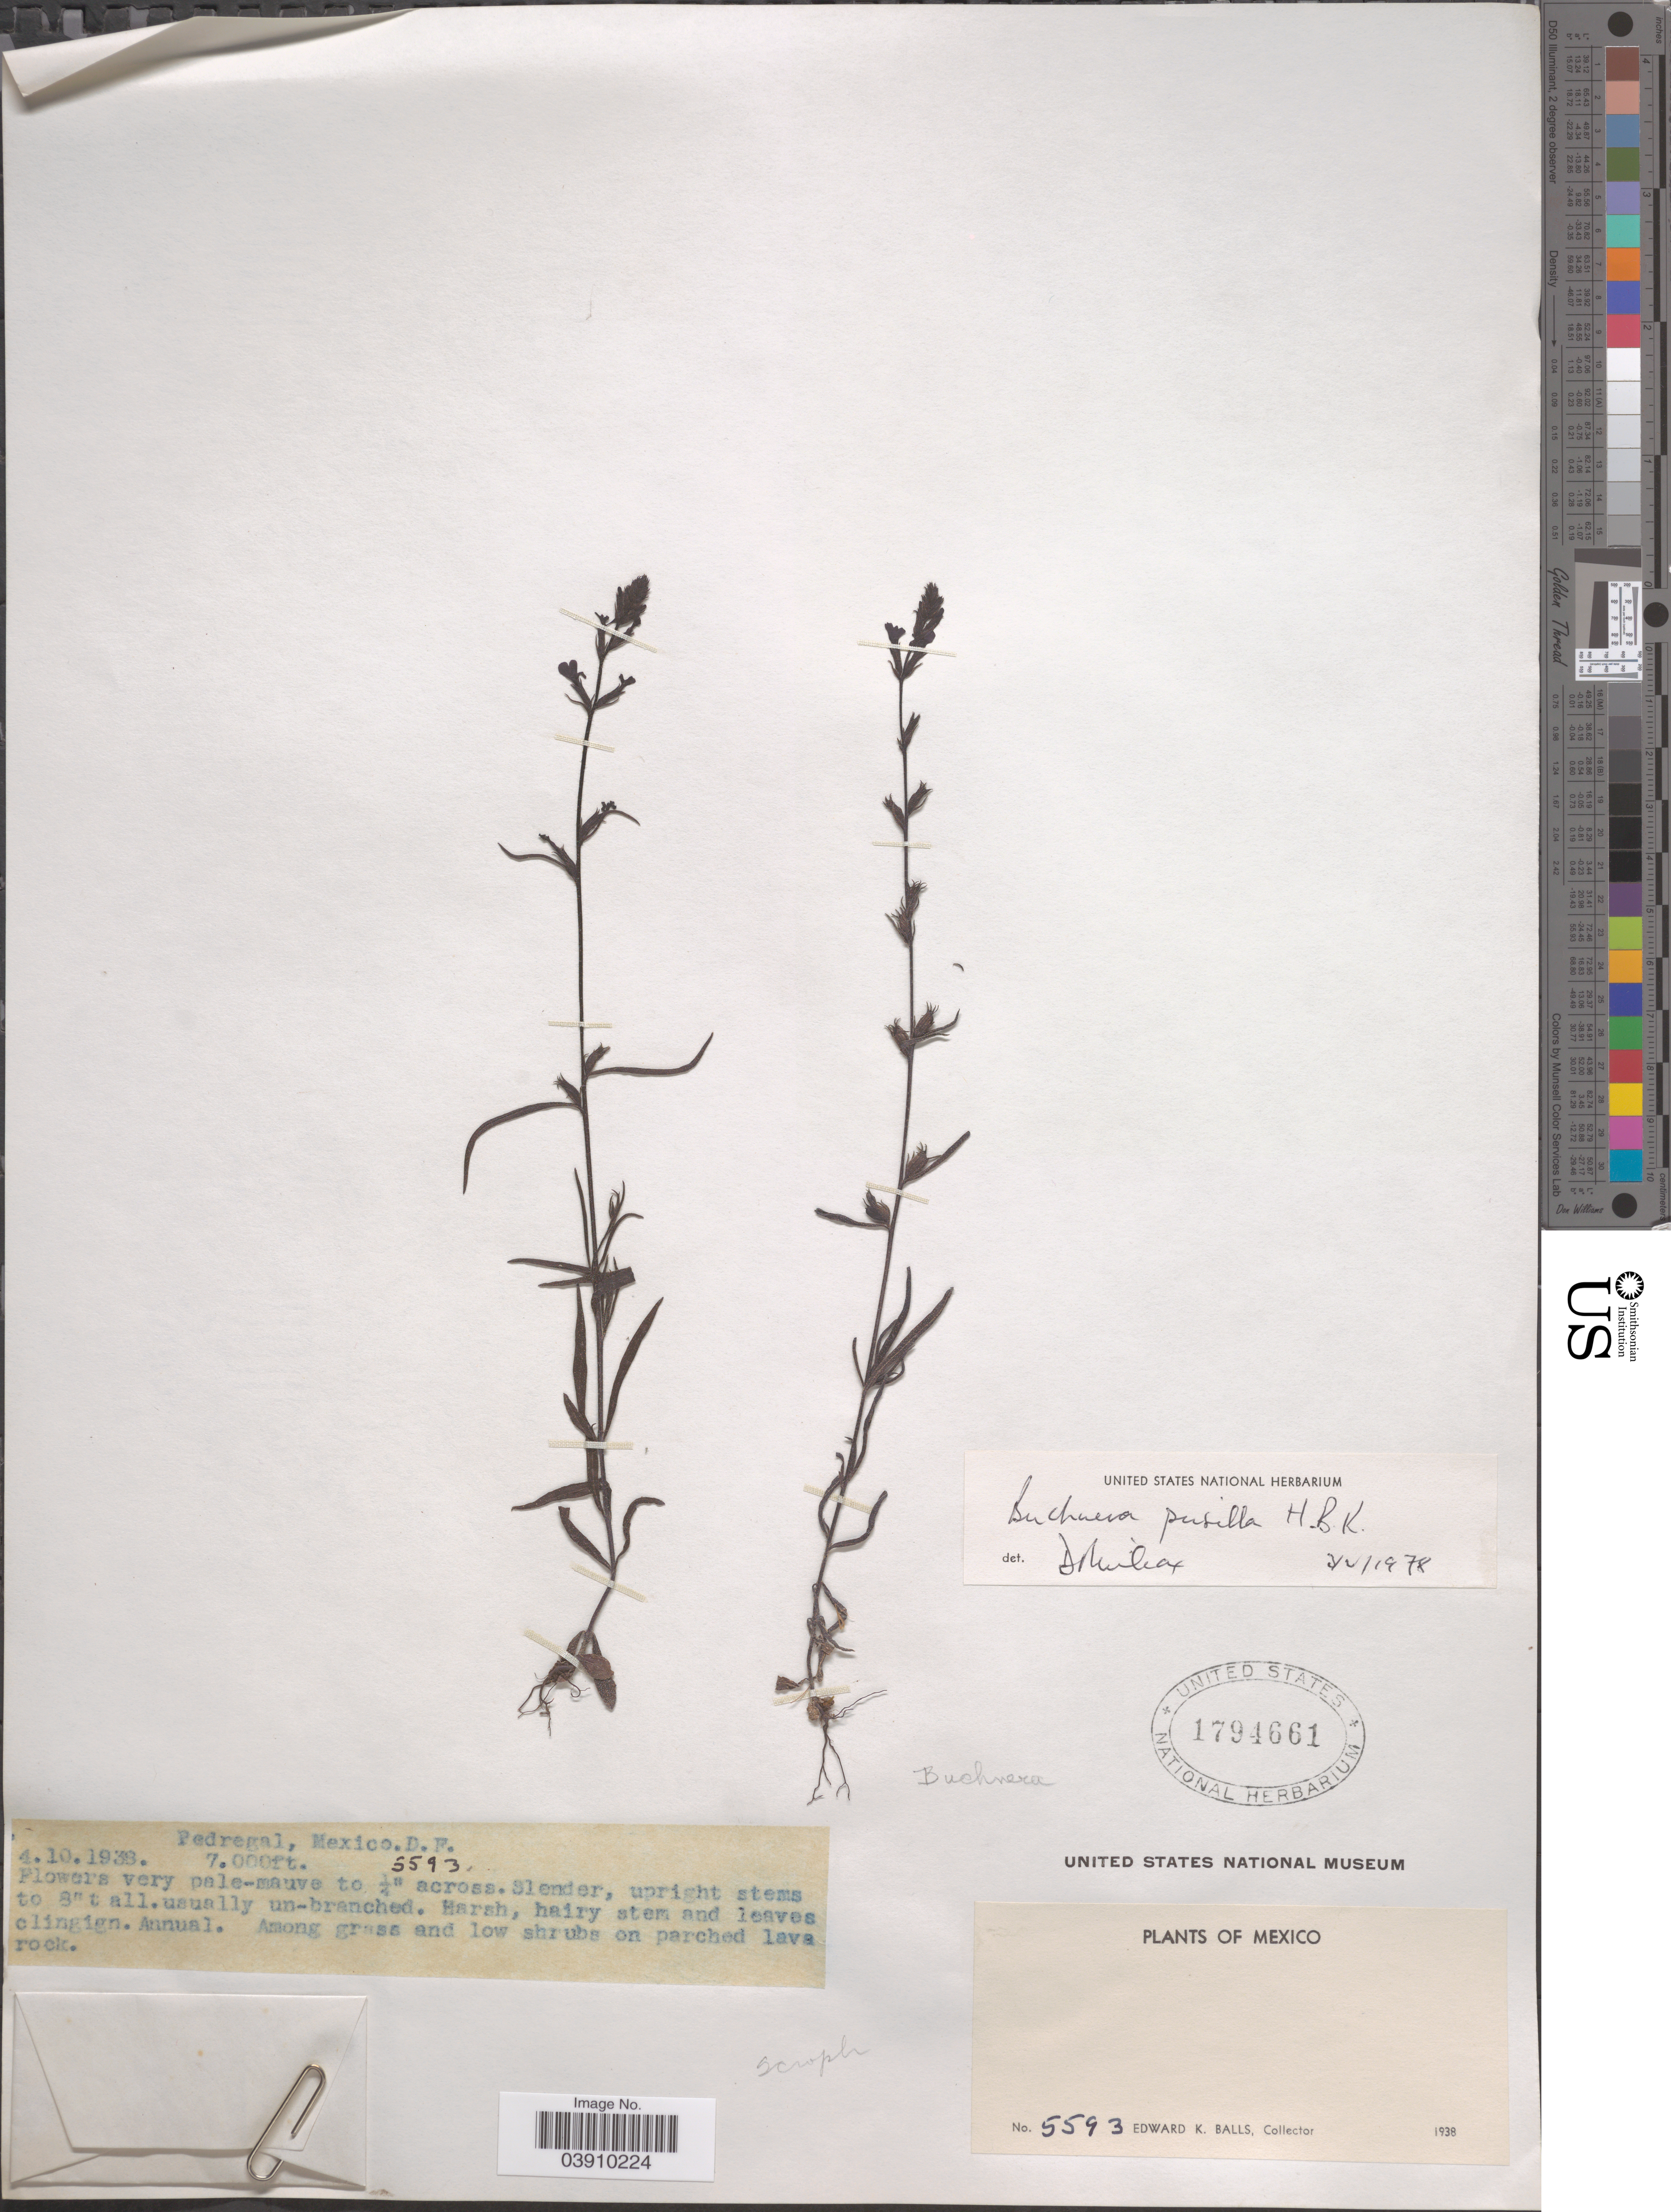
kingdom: Plantae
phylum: Tracheophyta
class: Magnoliopsida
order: Lamiales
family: Orobanchaceae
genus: Buchnera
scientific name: Buchnera pusilla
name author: Kunth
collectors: E. K. Balls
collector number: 5593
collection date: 1938-10-04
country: Mexico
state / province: Distrito Federal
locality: Pedregal.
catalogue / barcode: US 1794661